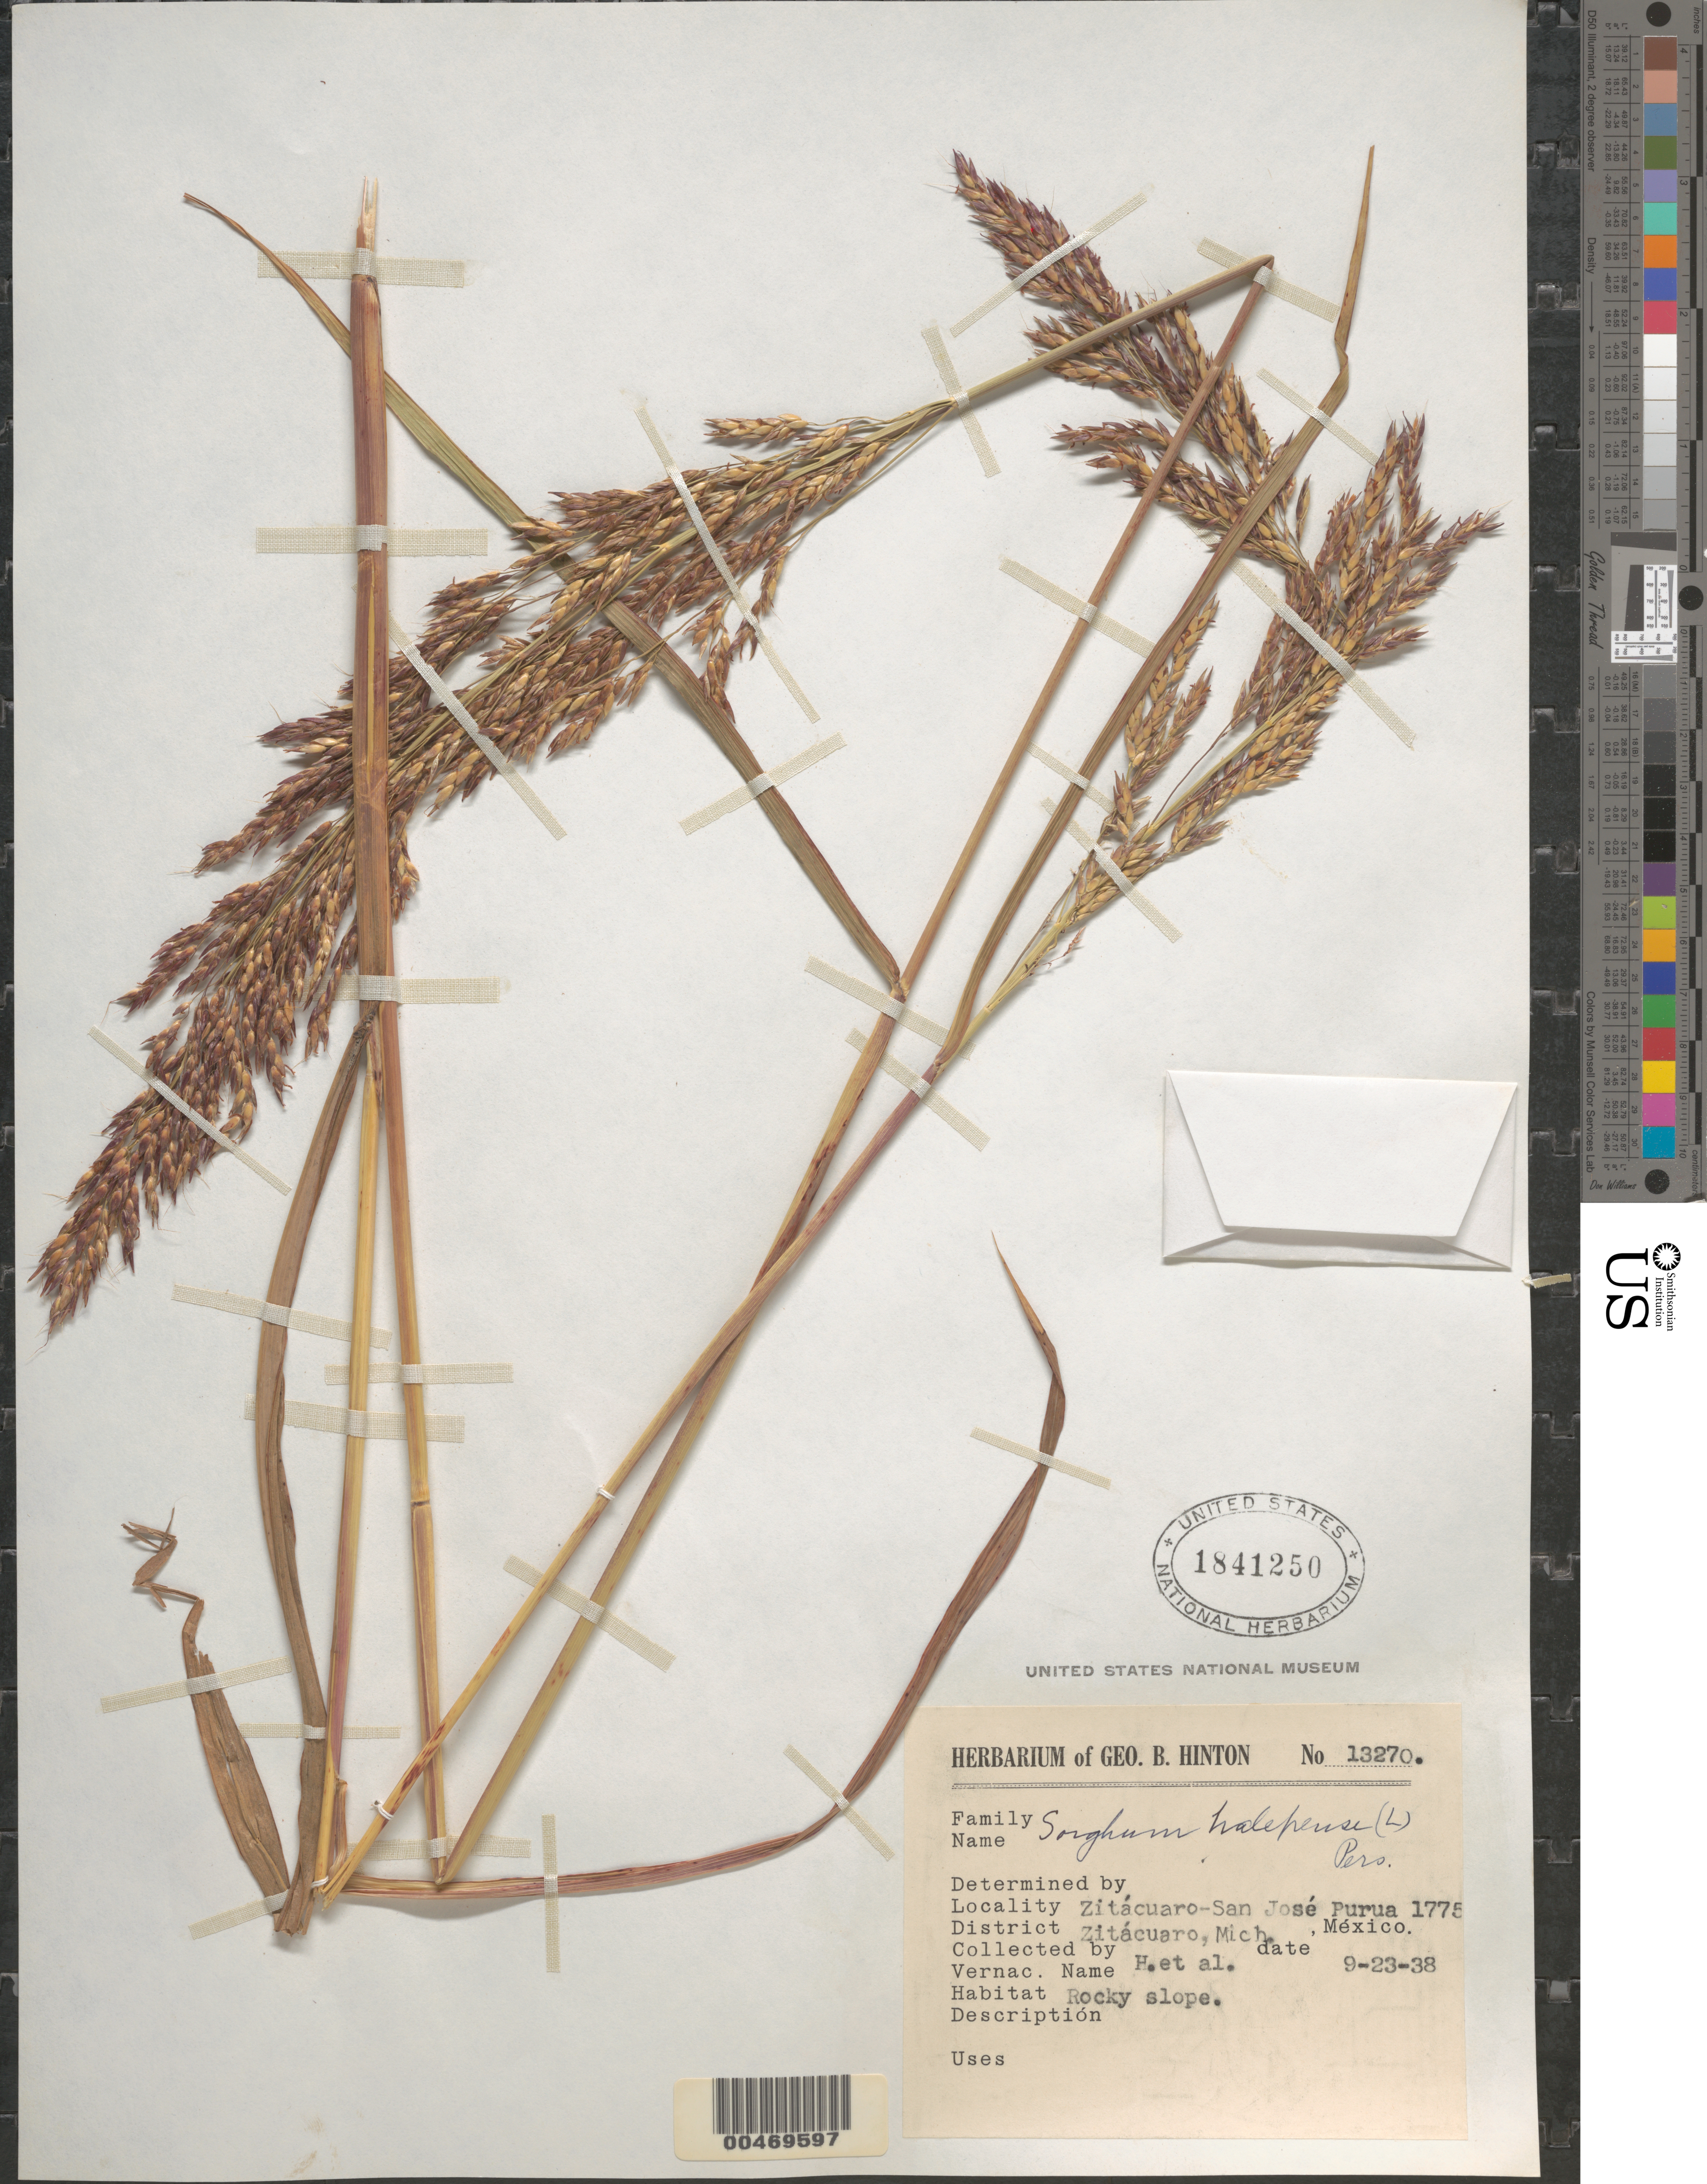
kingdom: Plantae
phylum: Tracheophyta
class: Liliopsida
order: Poales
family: Poaceae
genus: Sorghum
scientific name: Sorghum halepense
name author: (L.) Pers.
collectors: G. B. Hinton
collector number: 13270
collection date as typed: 23 Sep 1938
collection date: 1938-09-23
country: Mexico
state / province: Michoacán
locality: Zitácuaro Dist, Zitácuaro-San José Purua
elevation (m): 1775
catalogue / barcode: US 1841250